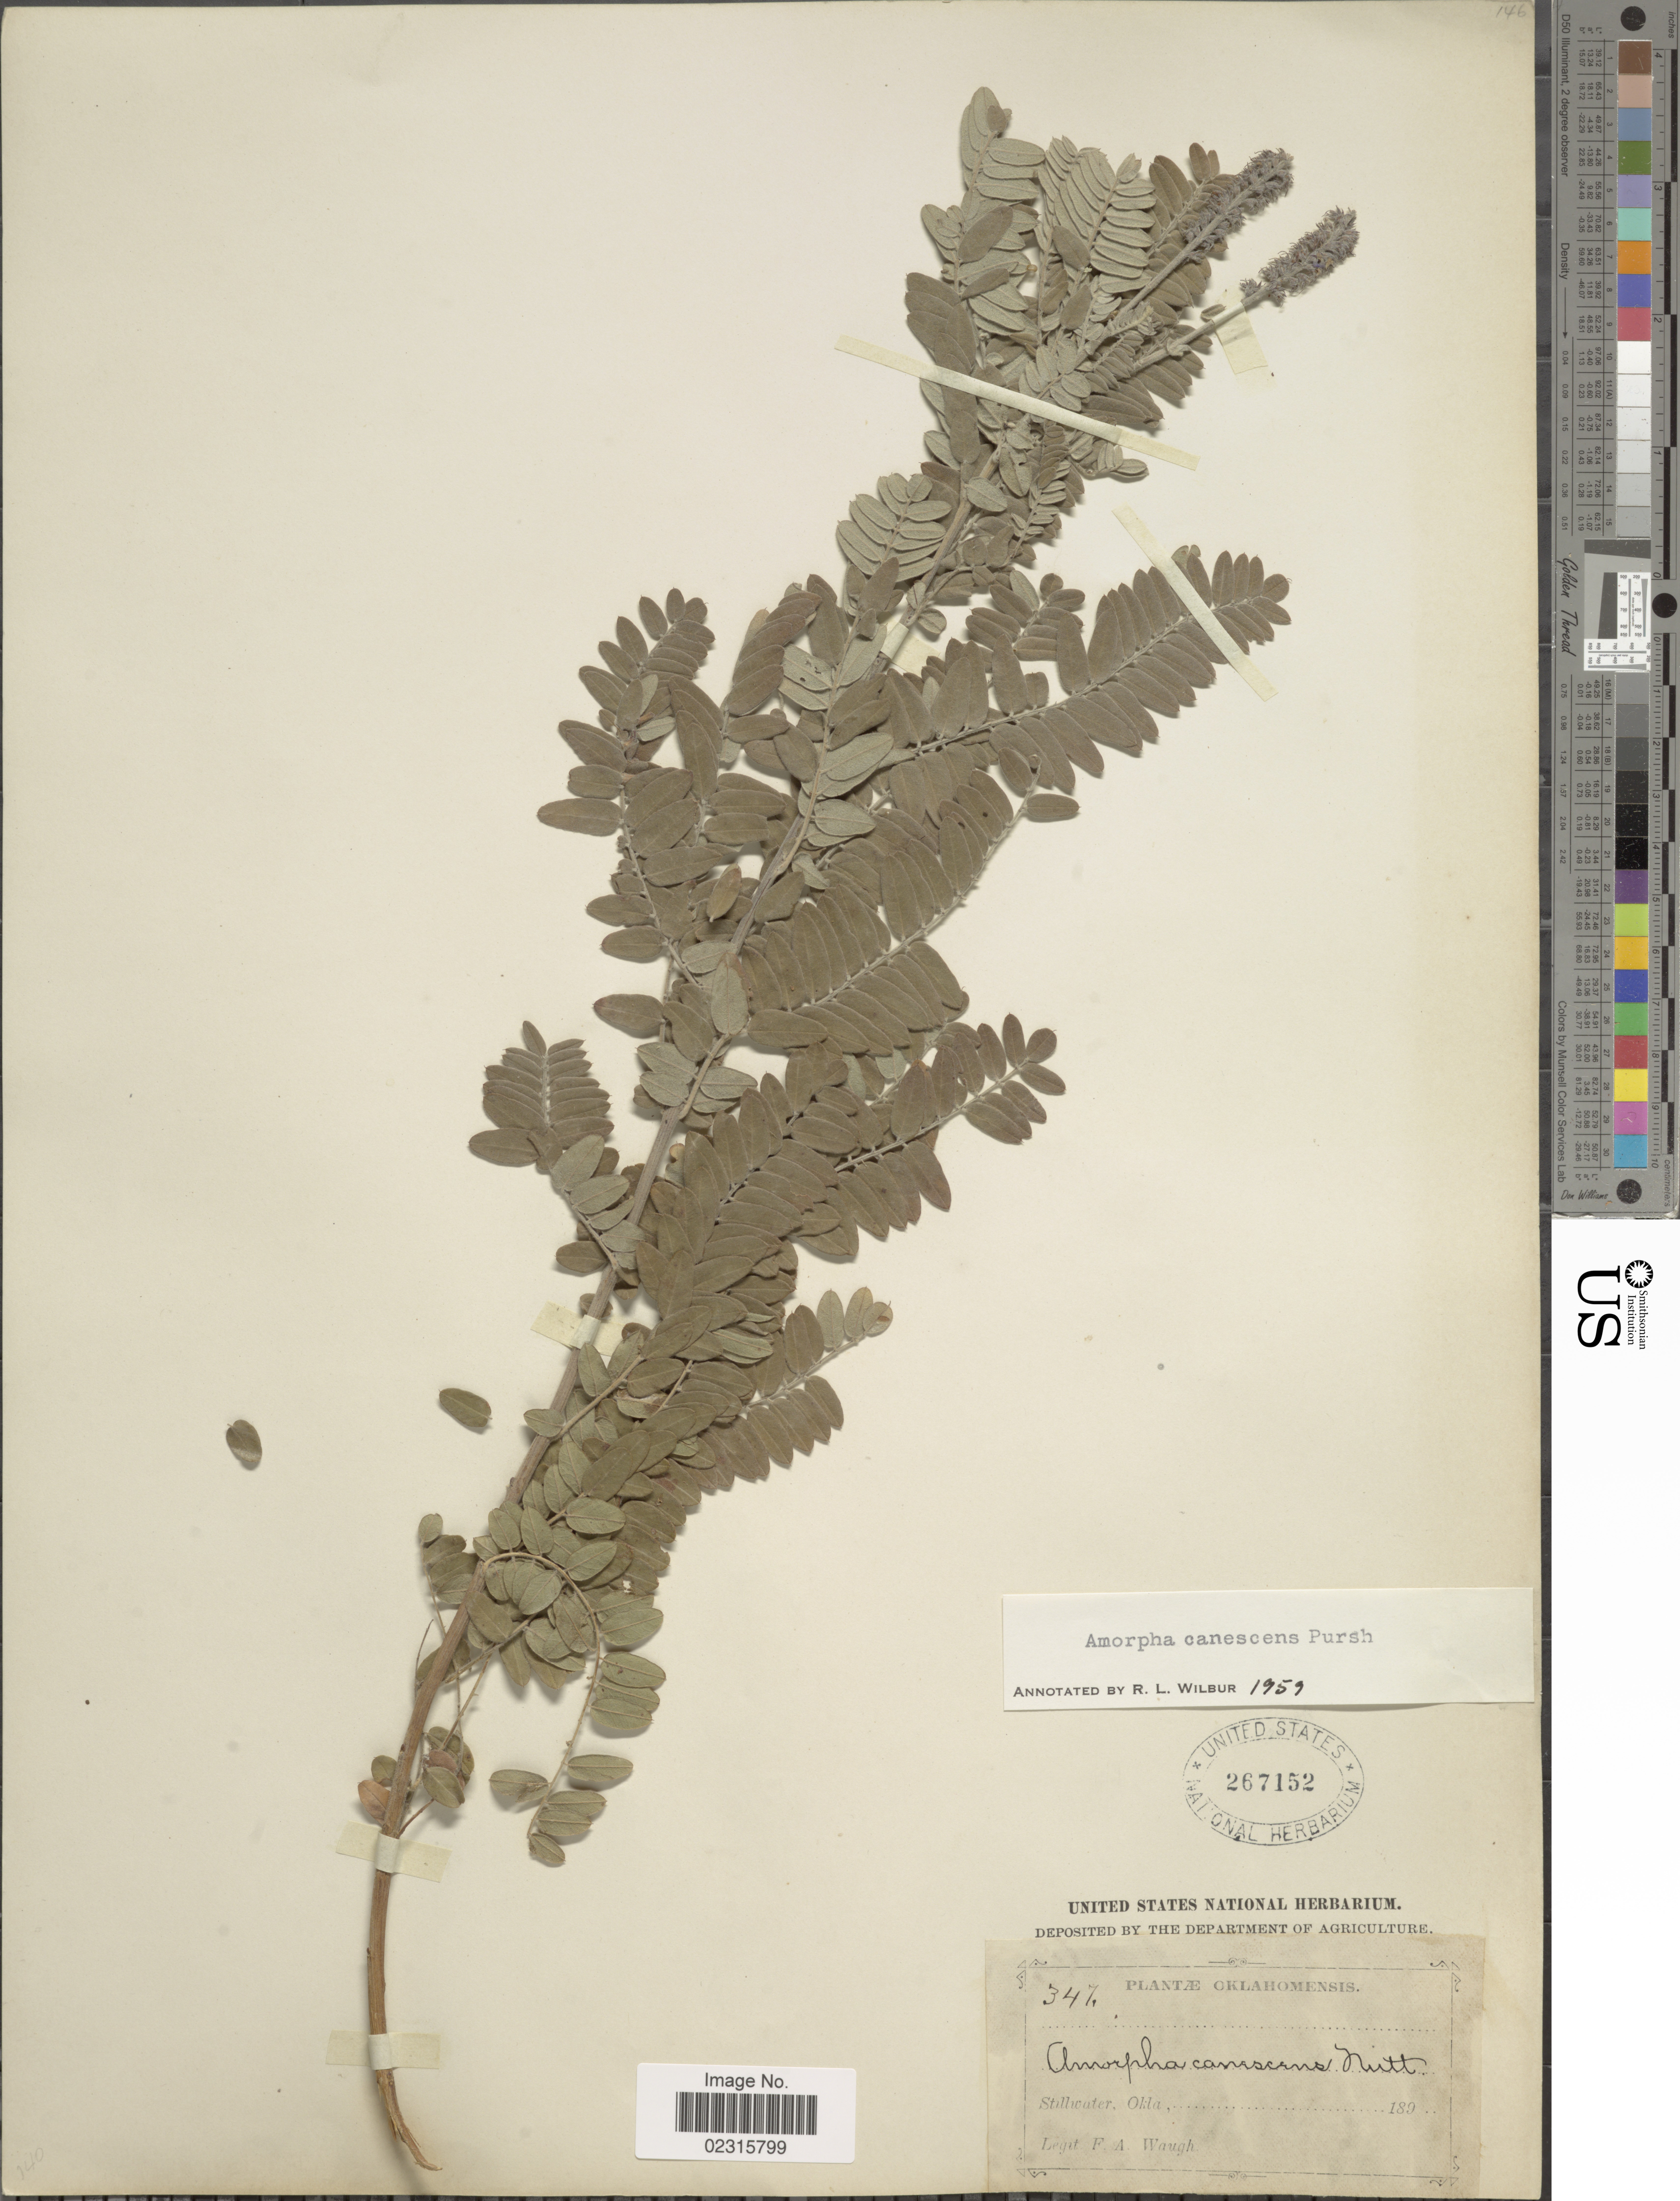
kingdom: Plantae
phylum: Tracheophyta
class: Magnoliopsida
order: Fabales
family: Fabaceae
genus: Amorpha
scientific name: Amorpha canescens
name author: Pursh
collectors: F. Waugh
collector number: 347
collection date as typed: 189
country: United States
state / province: Oklahoma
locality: Stillwater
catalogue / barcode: US 267152